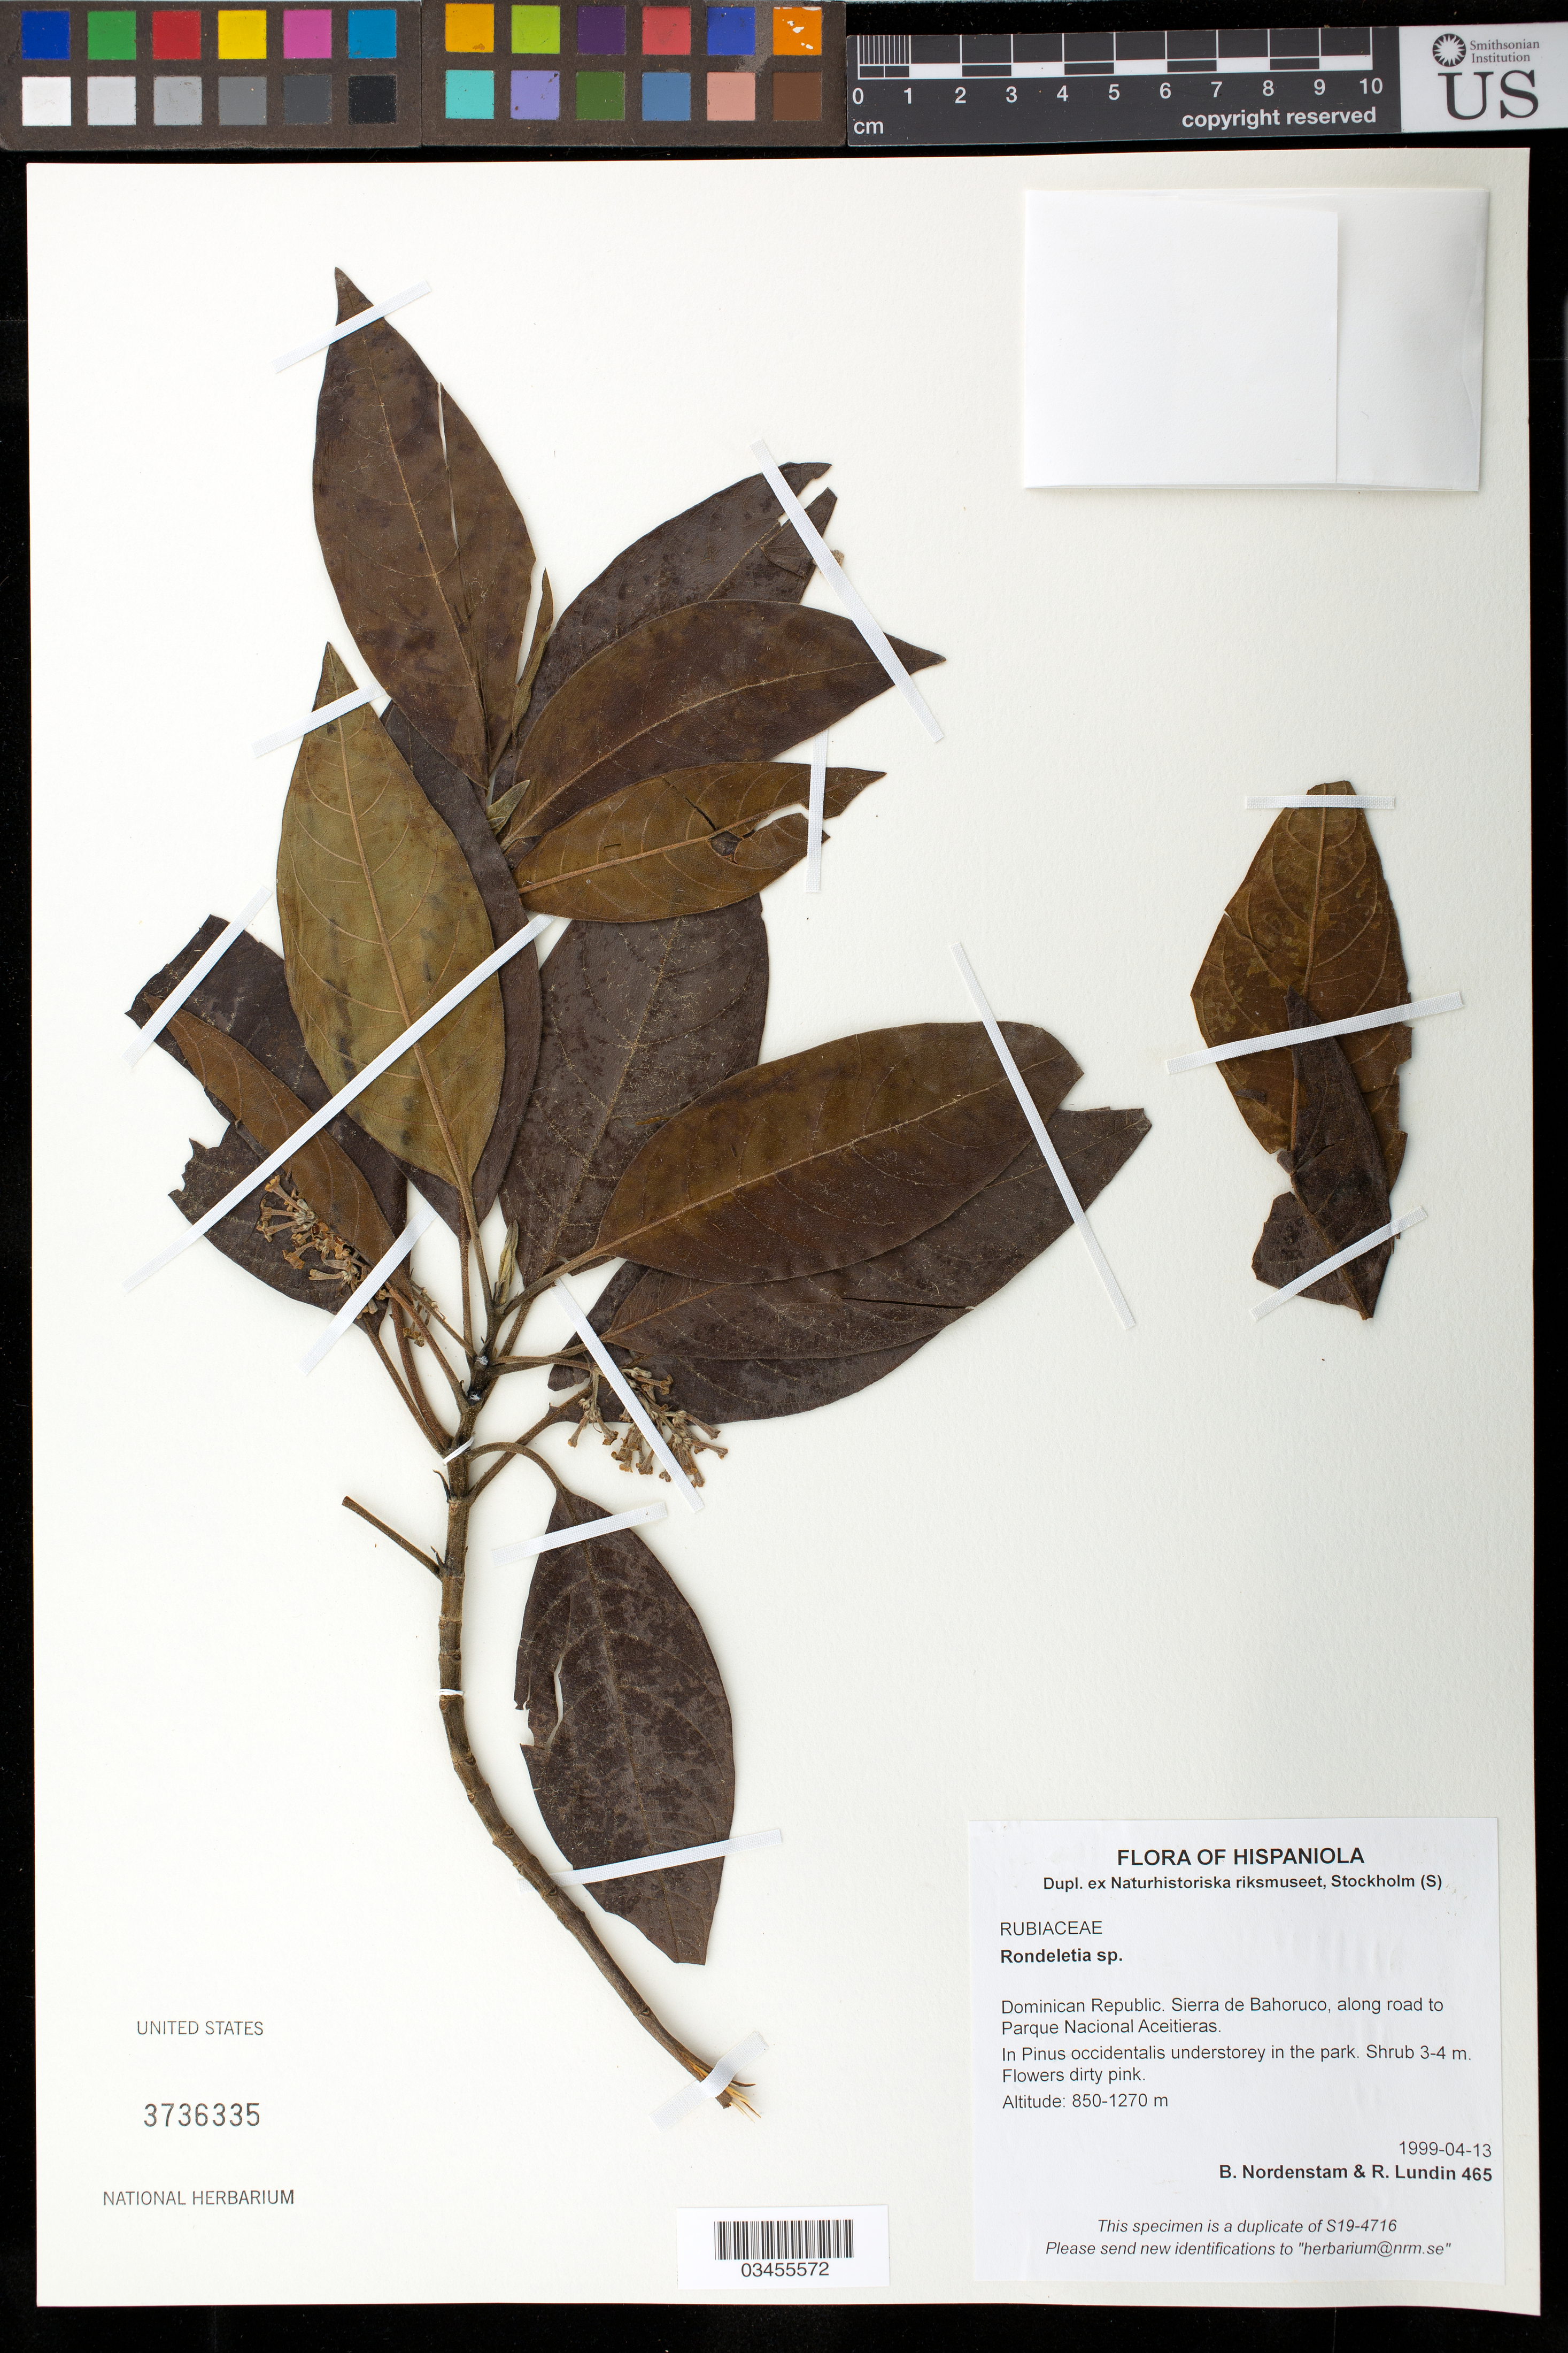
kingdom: Plantae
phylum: Tracheophyta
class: Magnoliopsida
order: Gentianales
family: Rubiaceae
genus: Rondeletia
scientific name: Rondeletia sp.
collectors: B. Nordenstam & R. Lundin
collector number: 465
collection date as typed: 1999-04-13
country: Dominican Republic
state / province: Baoruco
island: Hispaniola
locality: Sierra de Bahoruco, along road to Parque Nacional Aceitieras.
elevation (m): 850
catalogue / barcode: US 3736335